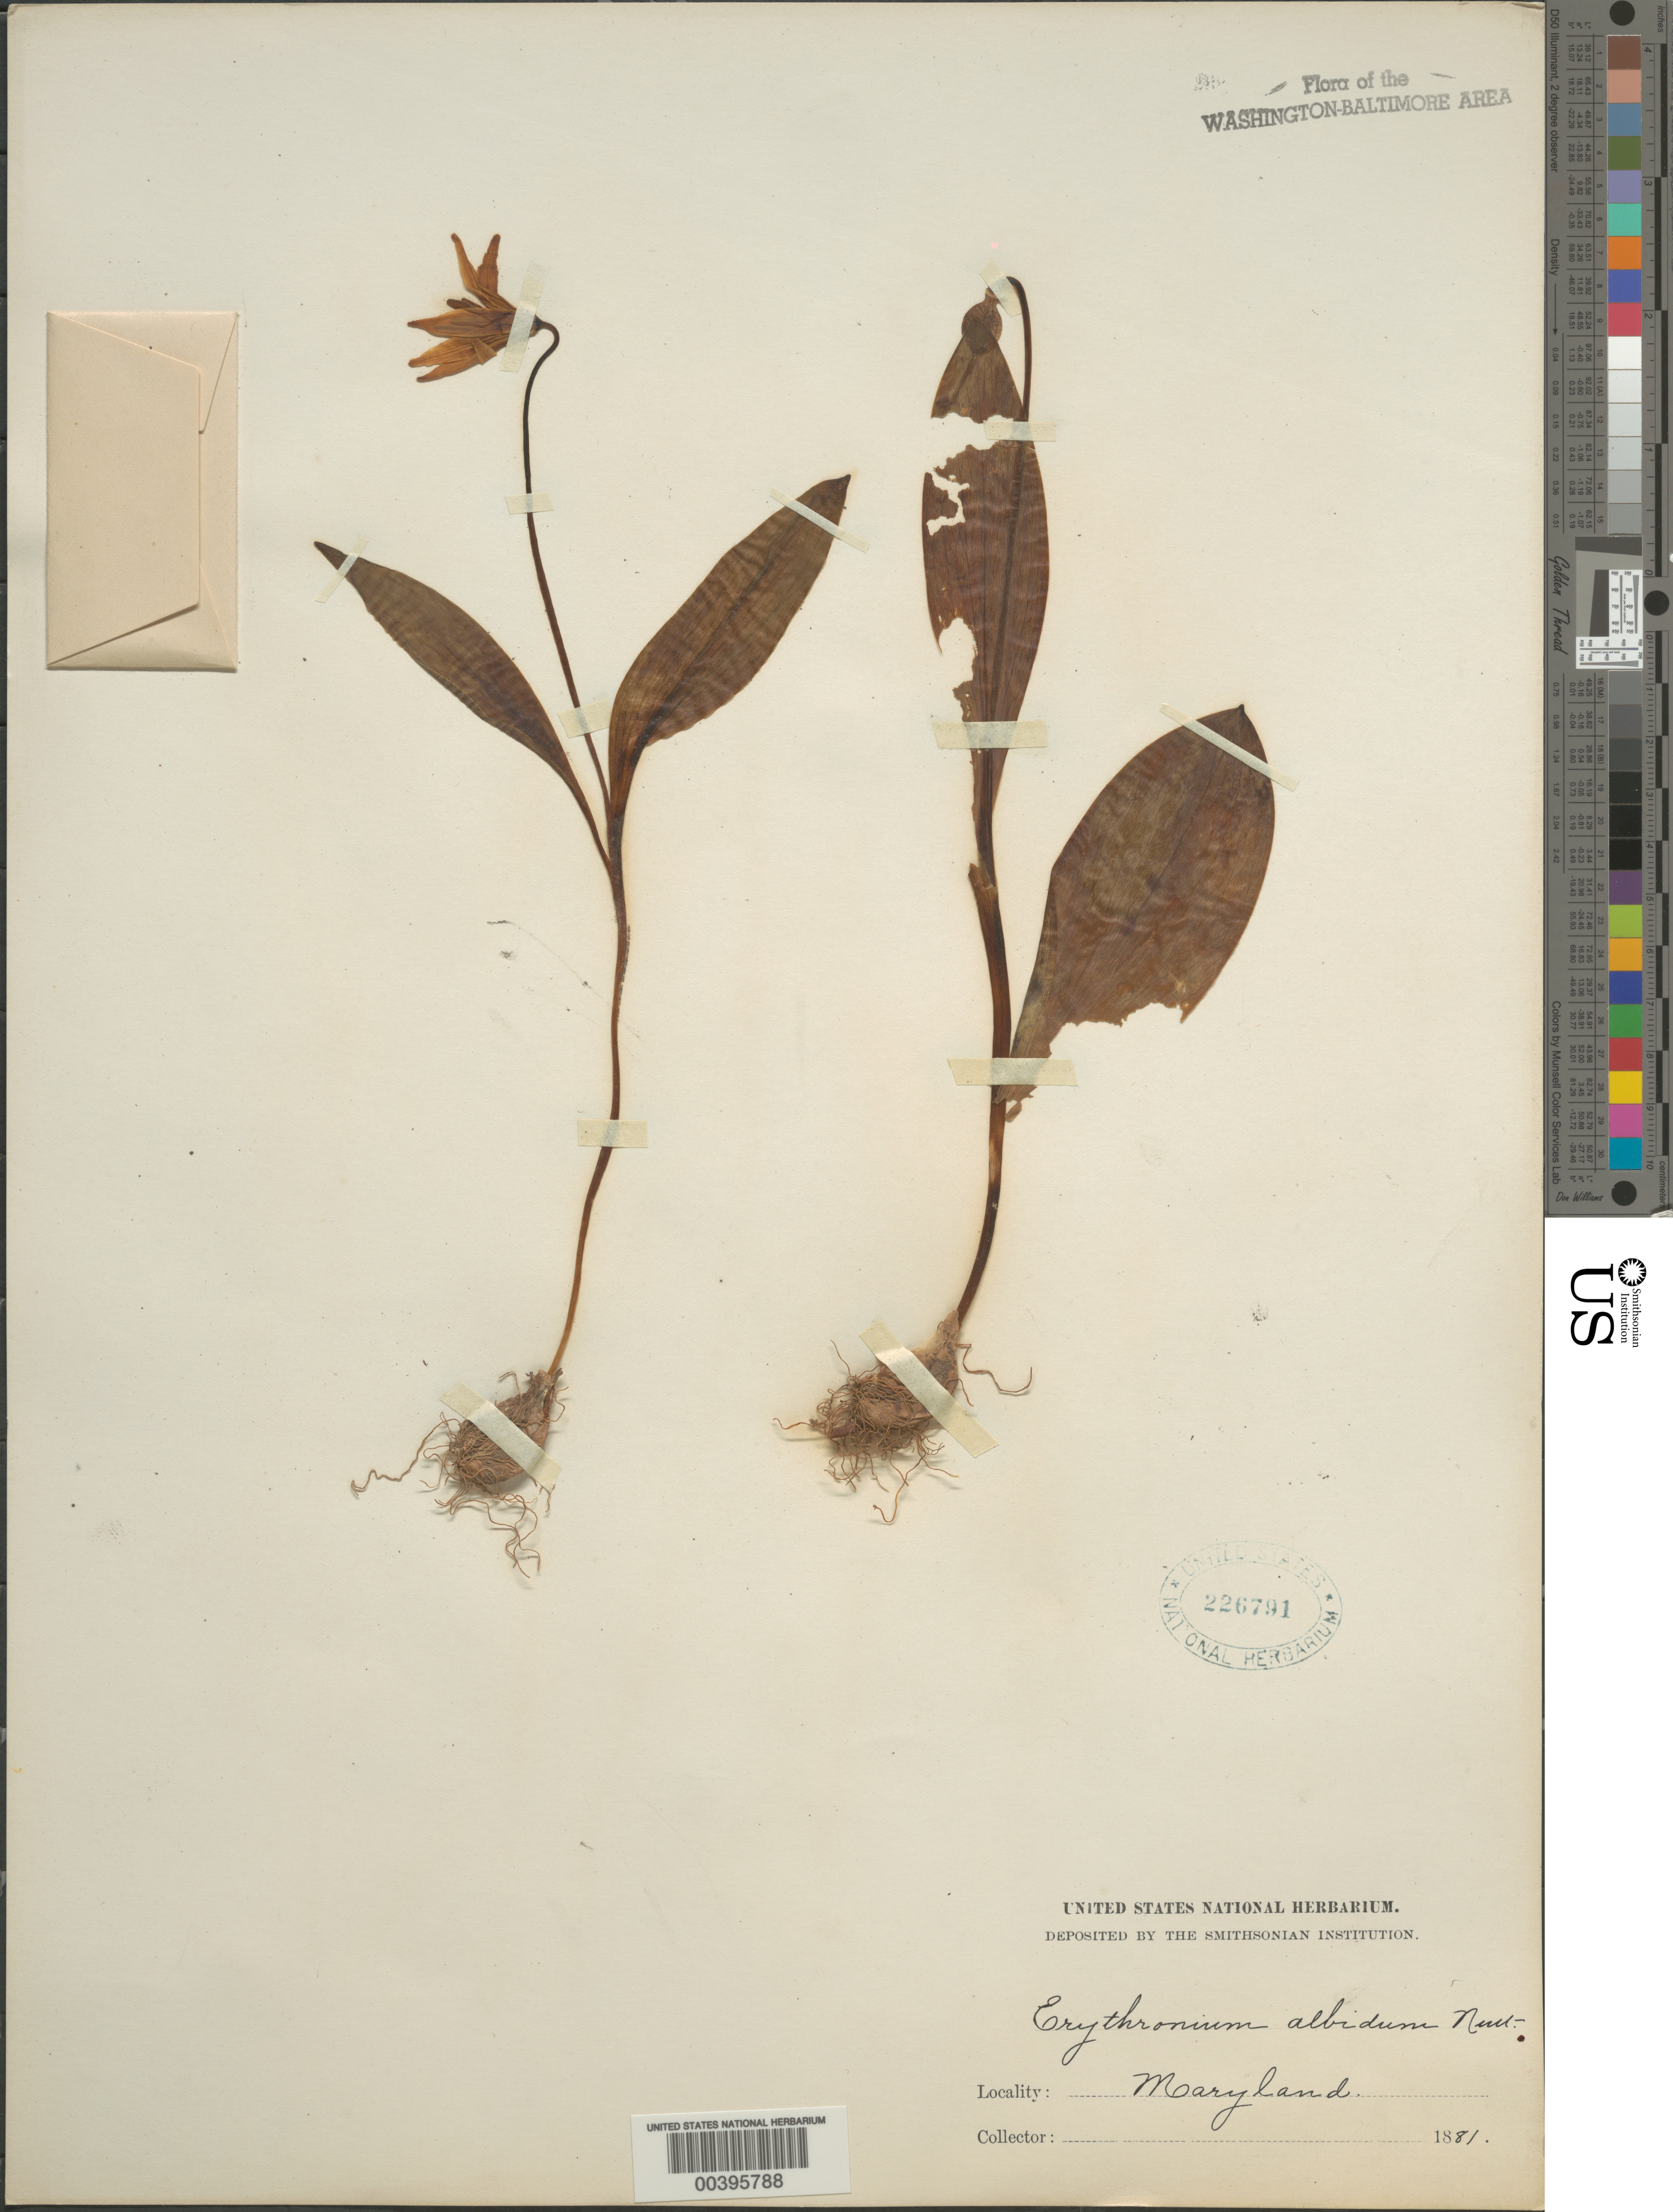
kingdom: Plantae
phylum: Tracheophyta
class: Liliopsida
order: Liliales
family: Liliaceae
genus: Erythronium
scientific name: Erythronium albidum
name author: Nutt.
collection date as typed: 1881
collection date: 1881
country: United States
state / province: Maryland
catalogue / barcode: US 226791